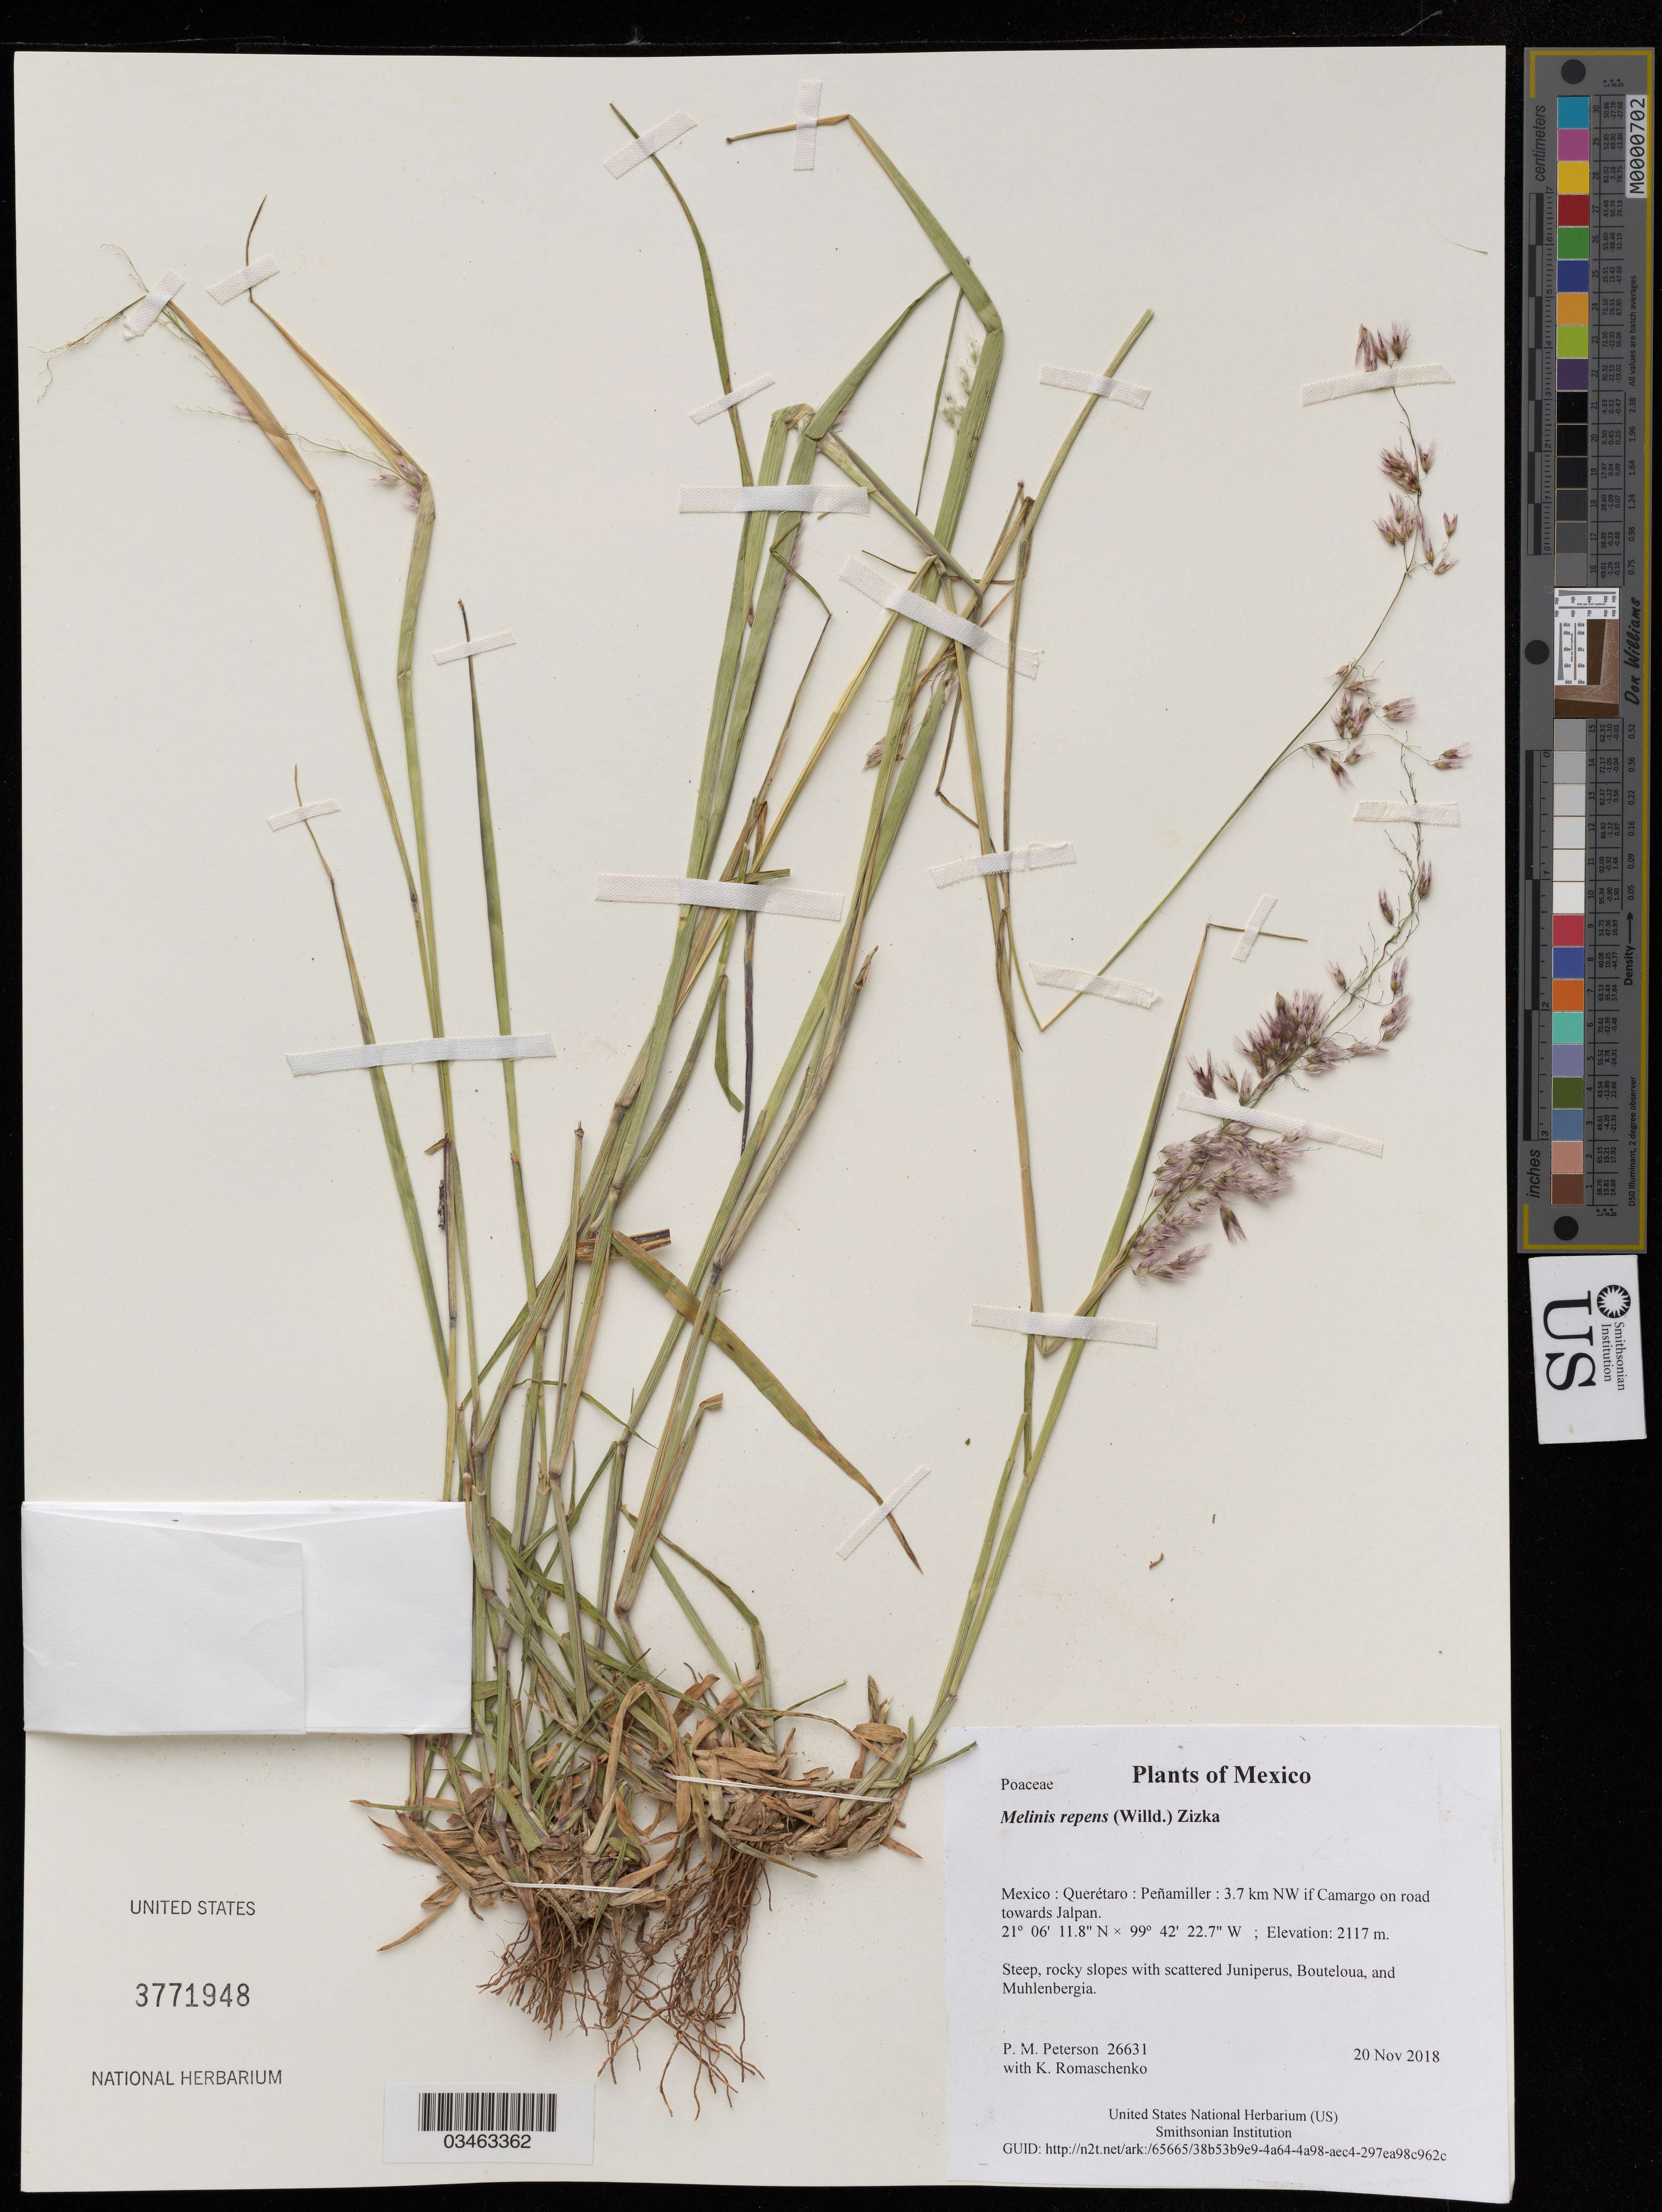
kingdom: Plantae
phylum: Tracheophyta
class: Liliopsida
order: Poales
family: Poaceae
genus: Melinis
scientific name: Melinis repens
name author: (Willd.) Zizka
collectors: P. M. Peterson & K. Romaschenko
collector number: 26631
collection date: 2018-11-20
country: Mexico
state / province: Querétaro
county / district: Peñamiller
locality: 3.7 km NW if Camargo on road towards Jalpan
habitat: Steep, rocky slopes with scattered Juniperus, Bouteloua, and Muhlenbergia.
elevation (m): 2117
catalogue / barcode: US 3771948